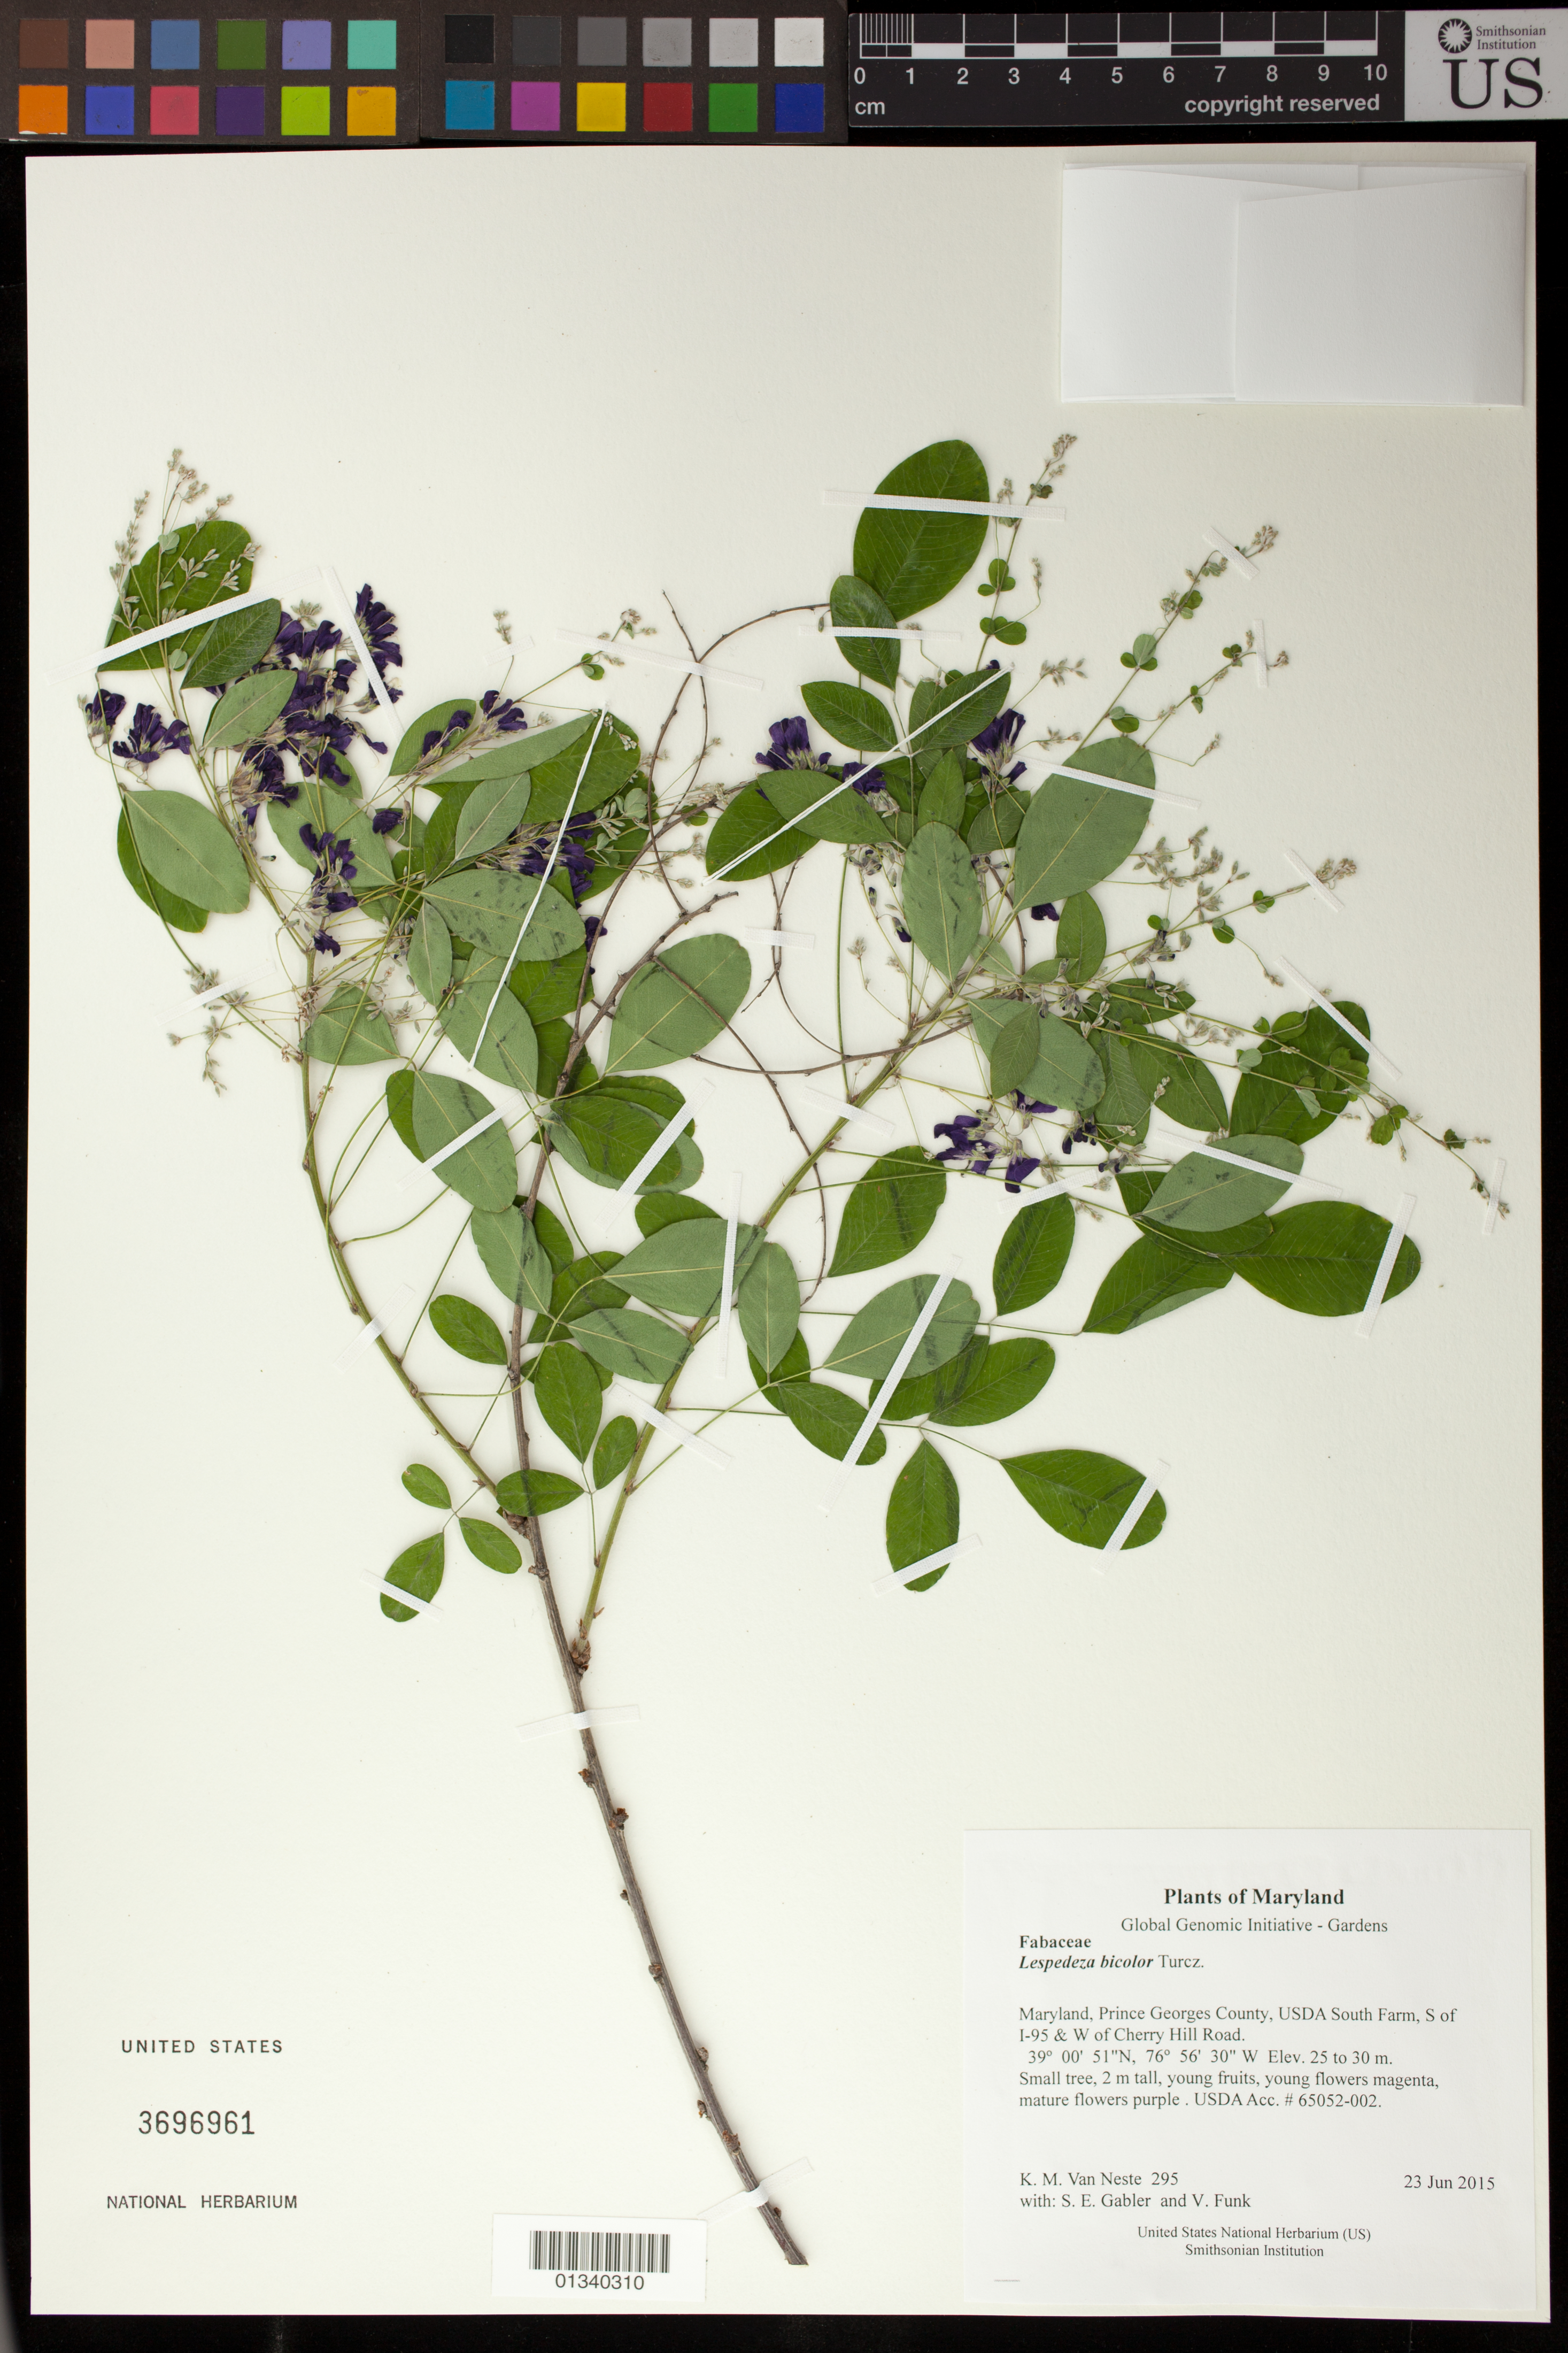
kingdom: Plantae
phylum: Tracheophyta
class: Magnoliopsida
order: Fabales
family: Fabaceae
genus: Lespedeza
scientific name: Lespedeza bicolor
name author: Turcz.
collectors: K. M. Van Neste, S. E. Gabler & V. Funk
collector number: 295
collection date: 2015-06-23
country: United States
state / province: Maryland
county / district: Prince George's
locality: USDA South Farm, S of I-95 & W of Cherry Hill Road.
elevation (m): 25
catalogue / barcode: US 3696961